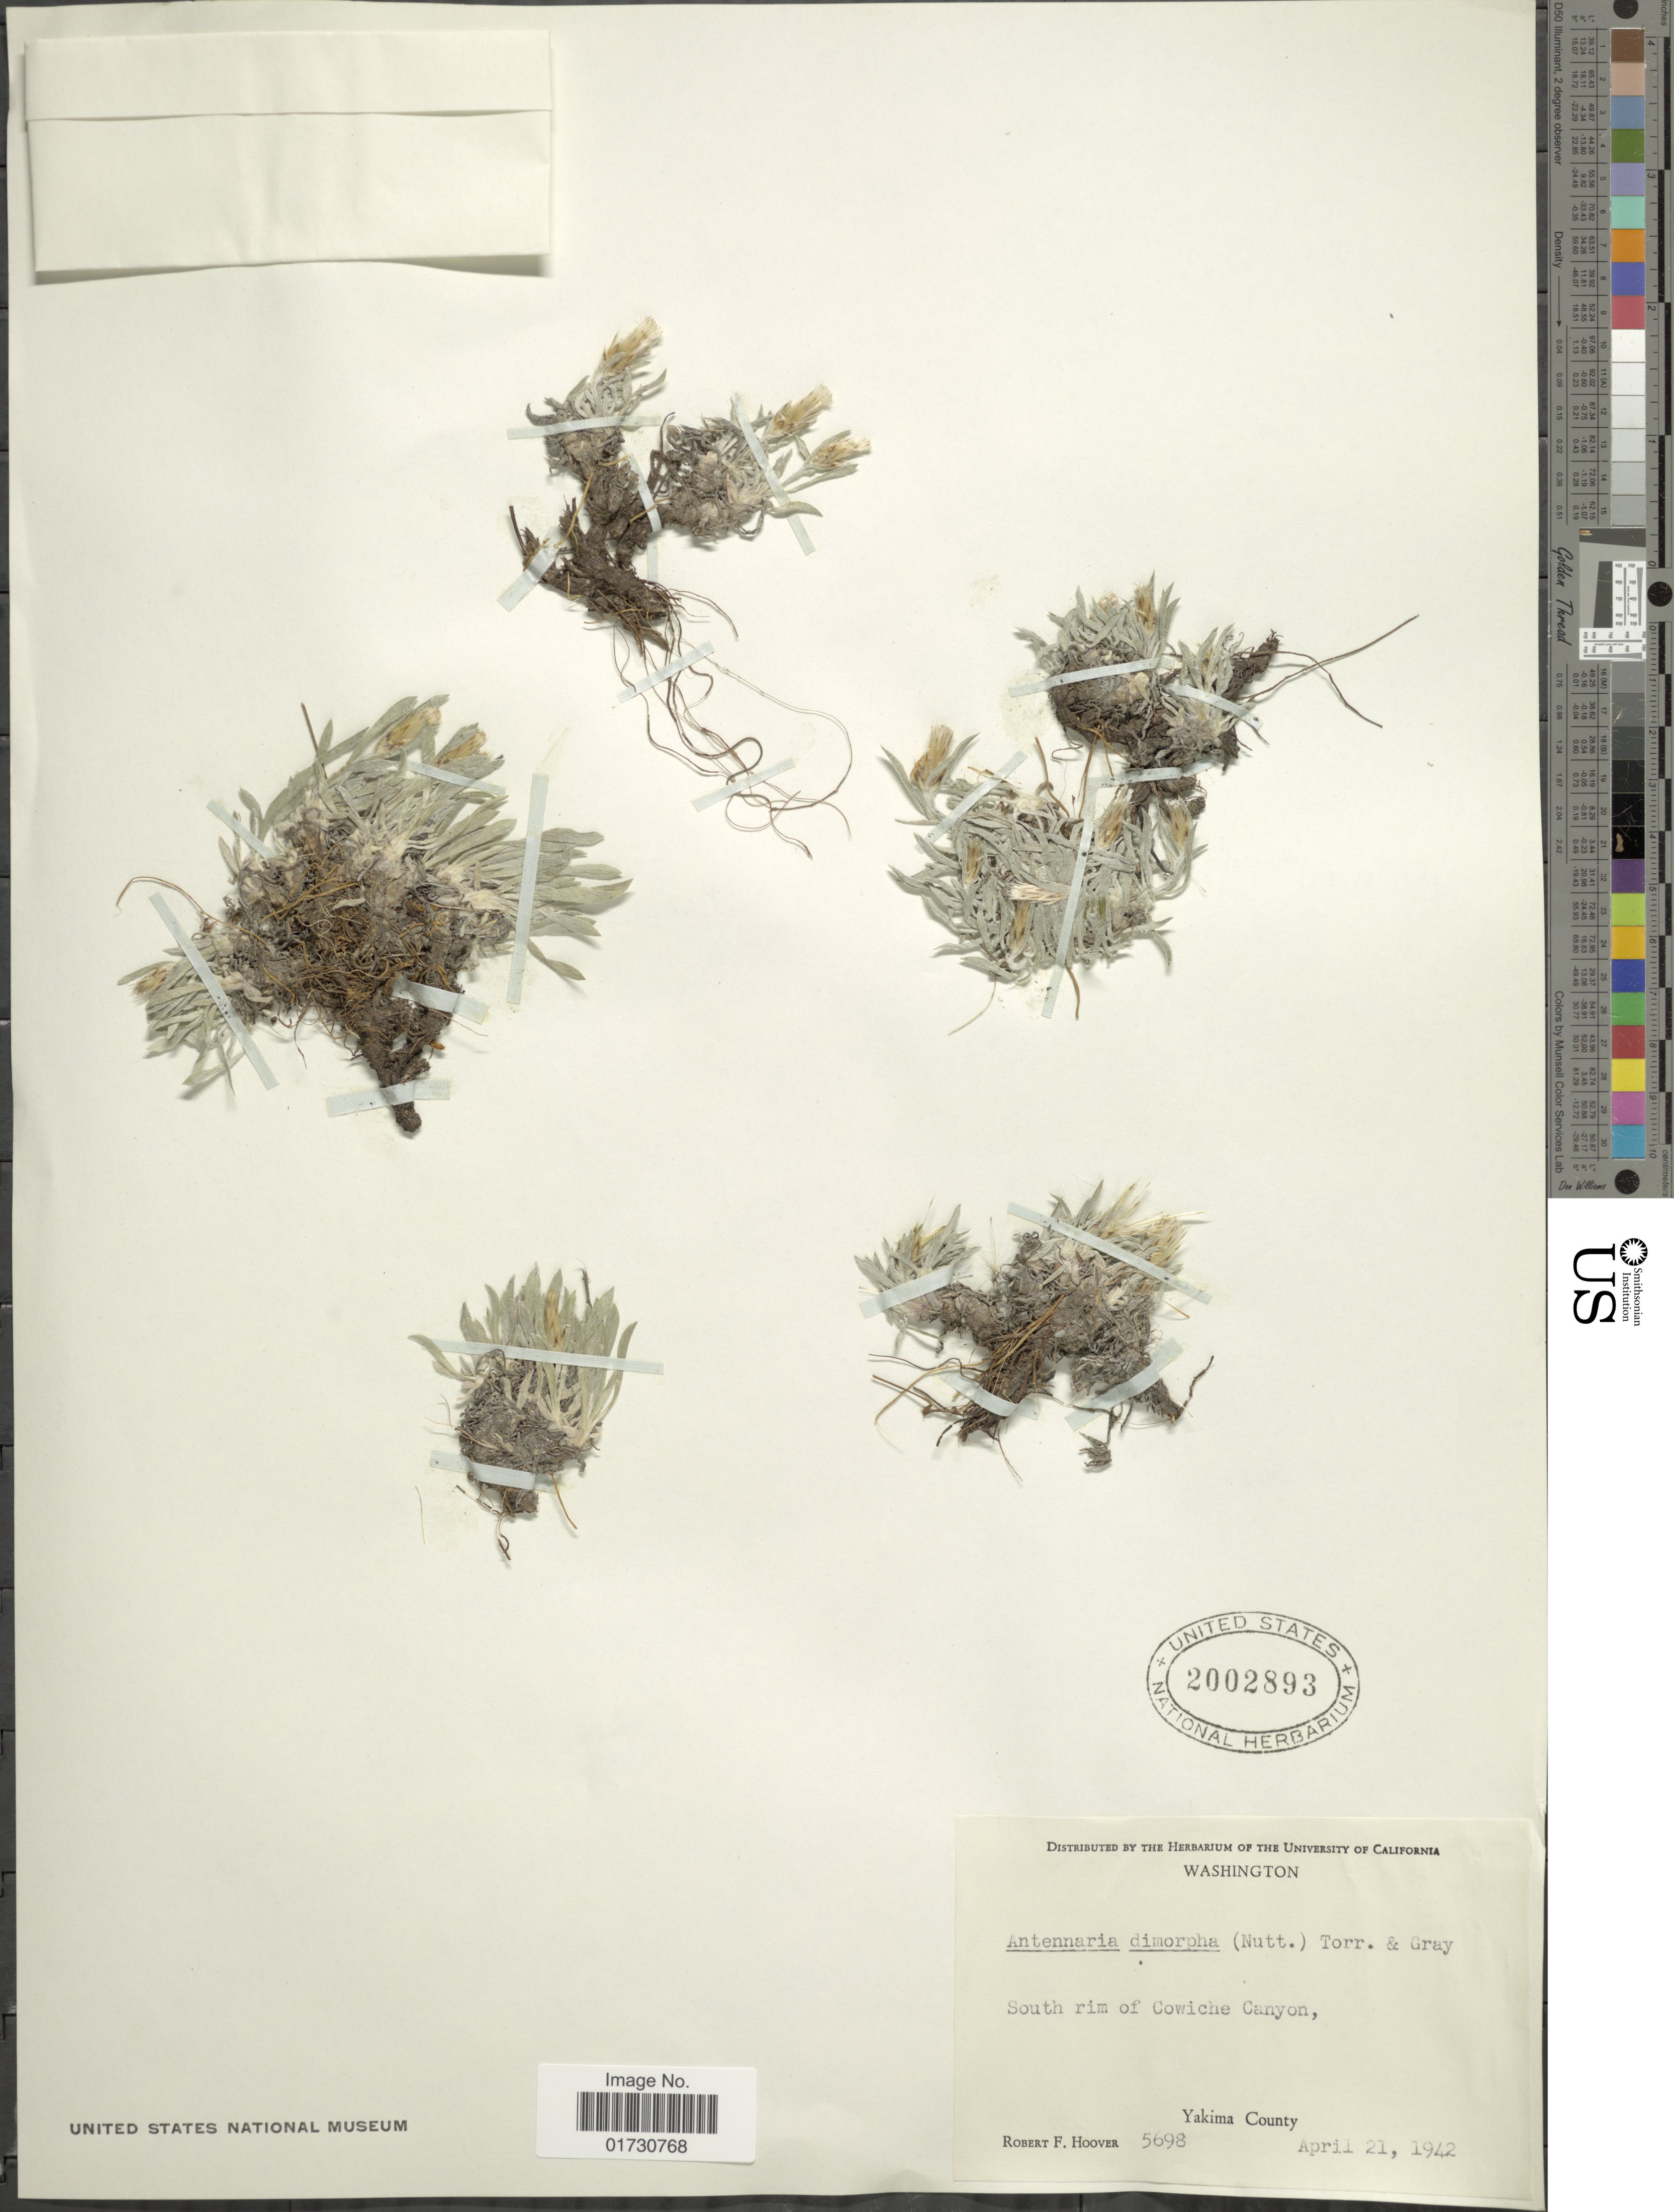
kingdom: Plantae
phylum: Tracheophyta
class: Magnoliopsida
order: Asterales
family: Asteraceae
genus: Antennaria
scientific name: Antennaria dimorpha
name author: (Nutt.) Torr. & A. Gray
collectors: R. F. Hoover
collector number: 5698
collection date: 1942-04-21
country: United States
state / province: Washington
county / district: Yakima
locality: South rim of Cowiche Canyon, Yakima County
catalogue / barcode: US 2002893